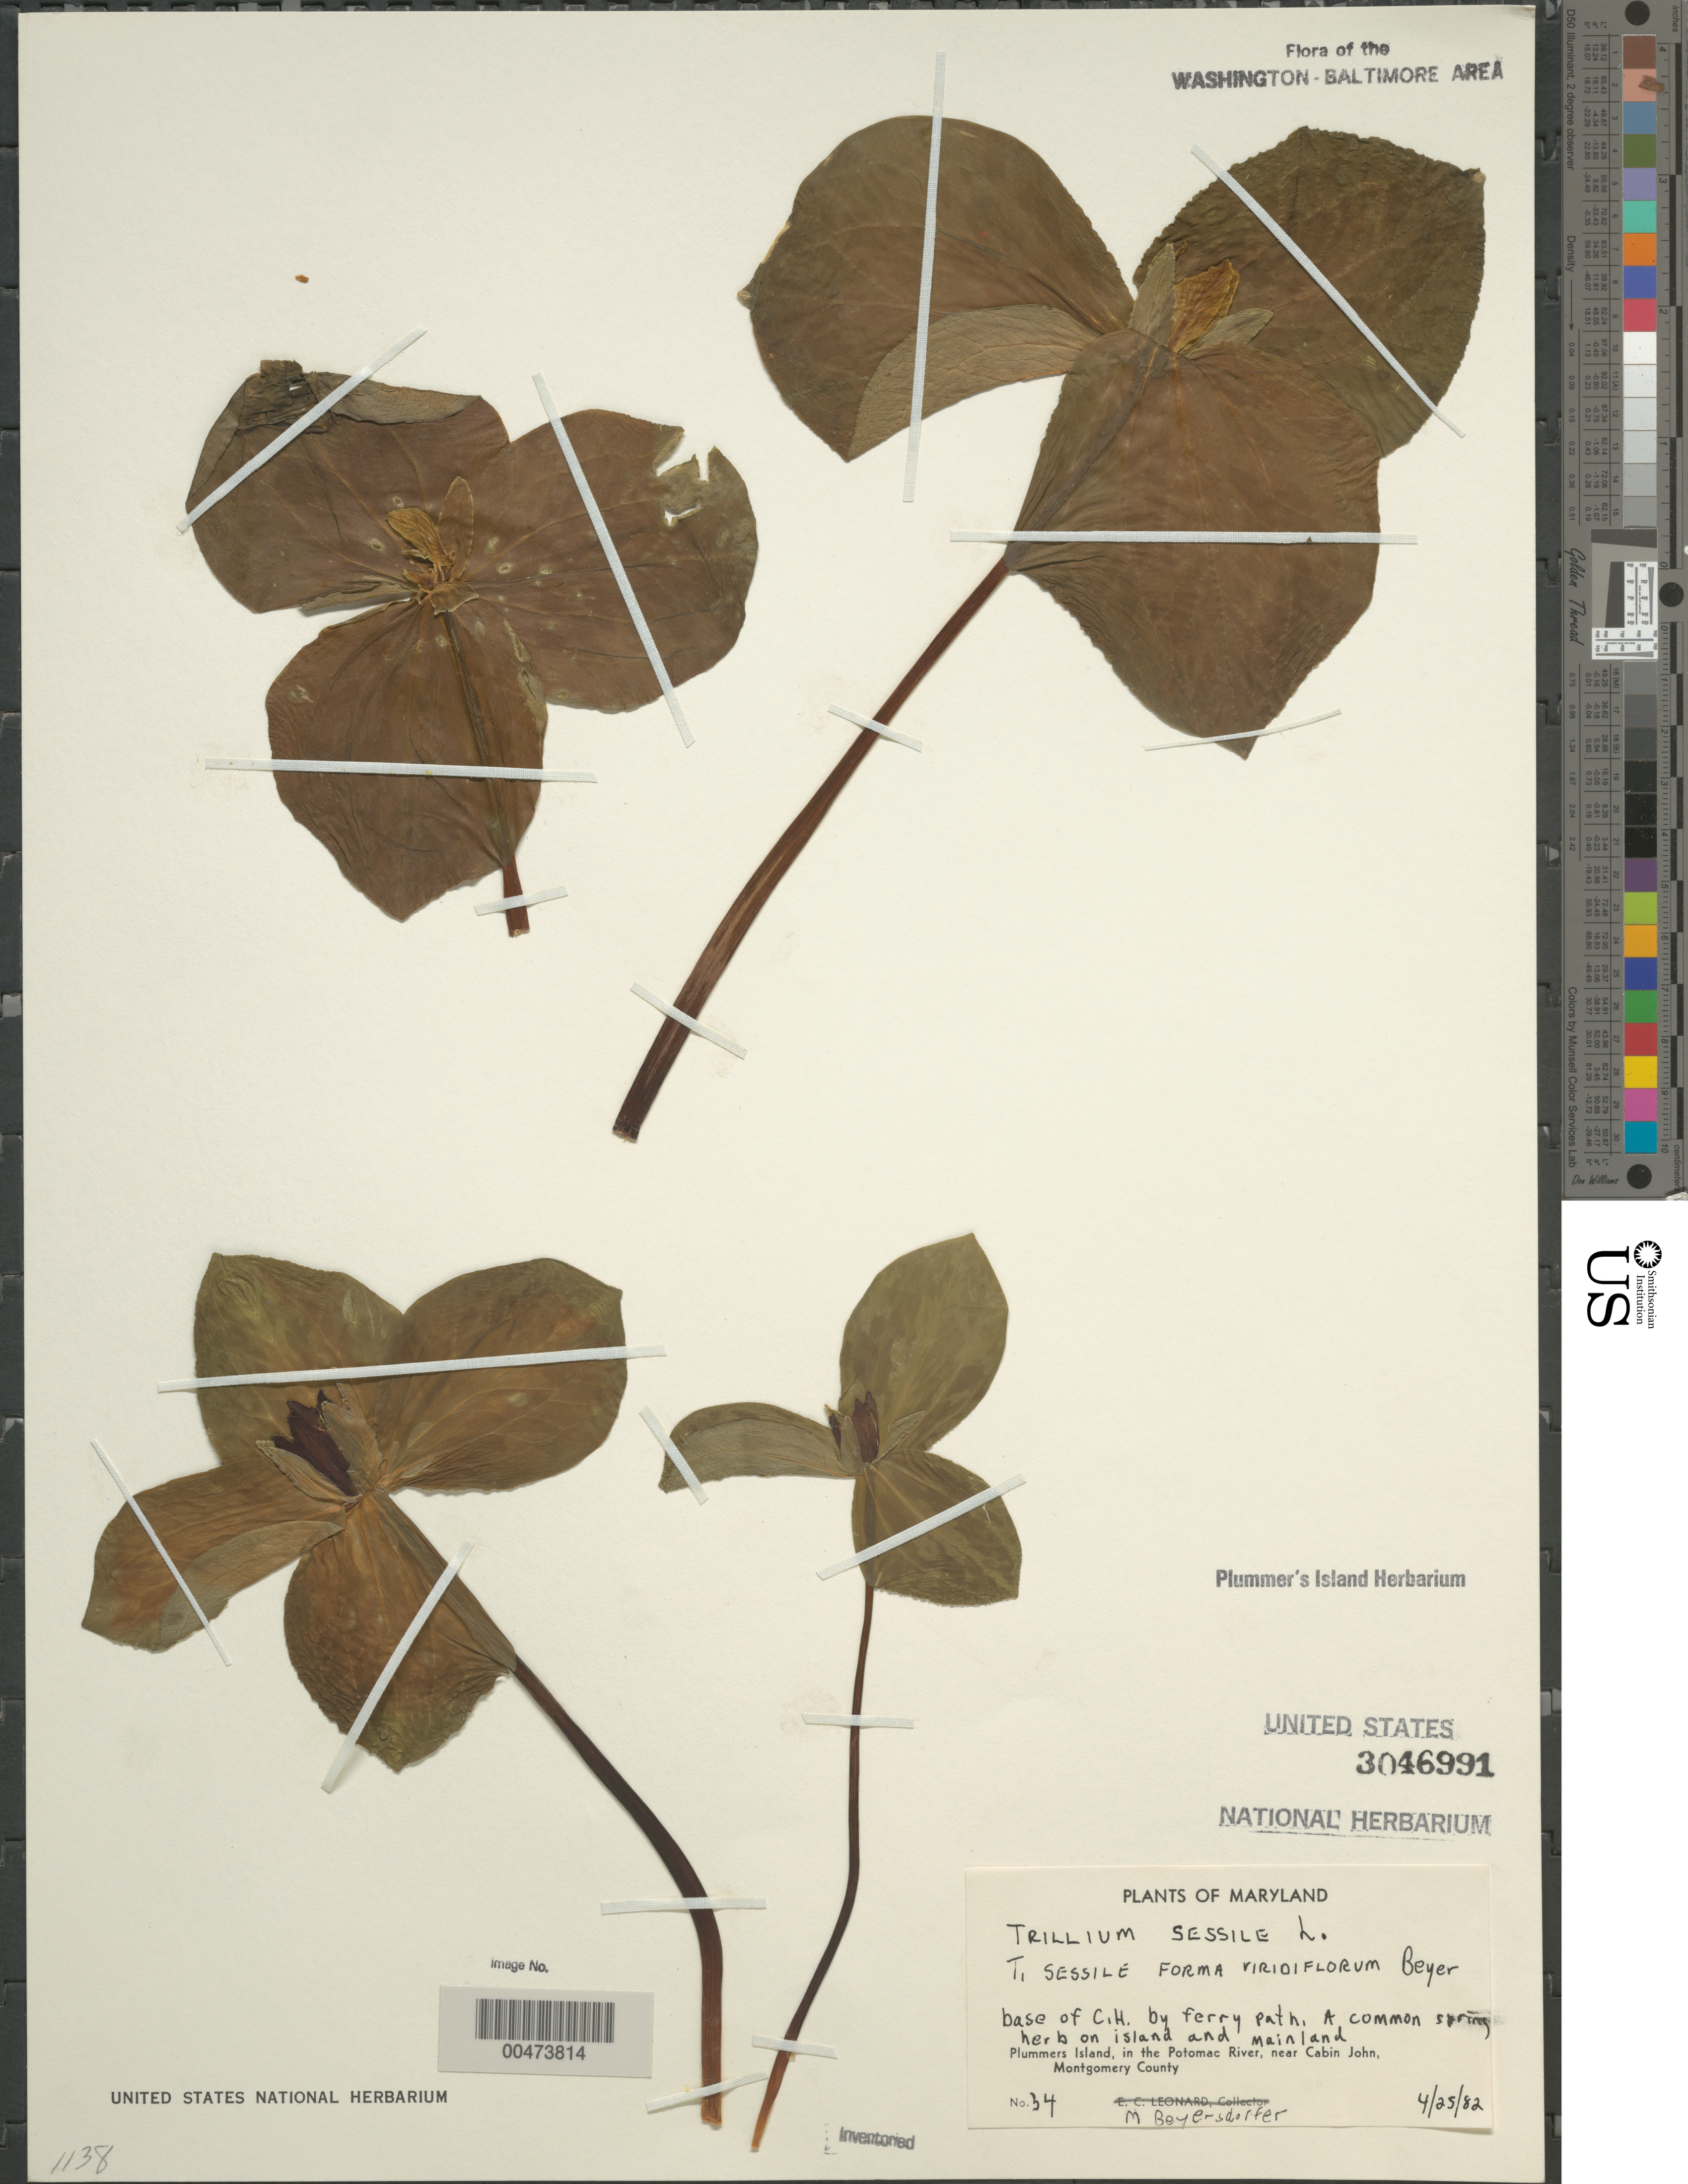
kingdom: Plantae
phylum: Tracheophyta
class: Liliopsida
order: Liliales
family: Melanthiaceae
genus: Trillium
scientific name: Trillium sessile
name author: L.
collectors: M. Beyersdorfer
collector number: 34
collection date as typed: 25 Apr 1982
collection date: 1982-04-25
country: United States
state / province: Maryland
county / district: Montgomery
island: Plummers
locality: Plummers Island, in Potomac River near Cabin John C. & O. Canal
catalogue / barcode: US 3046991